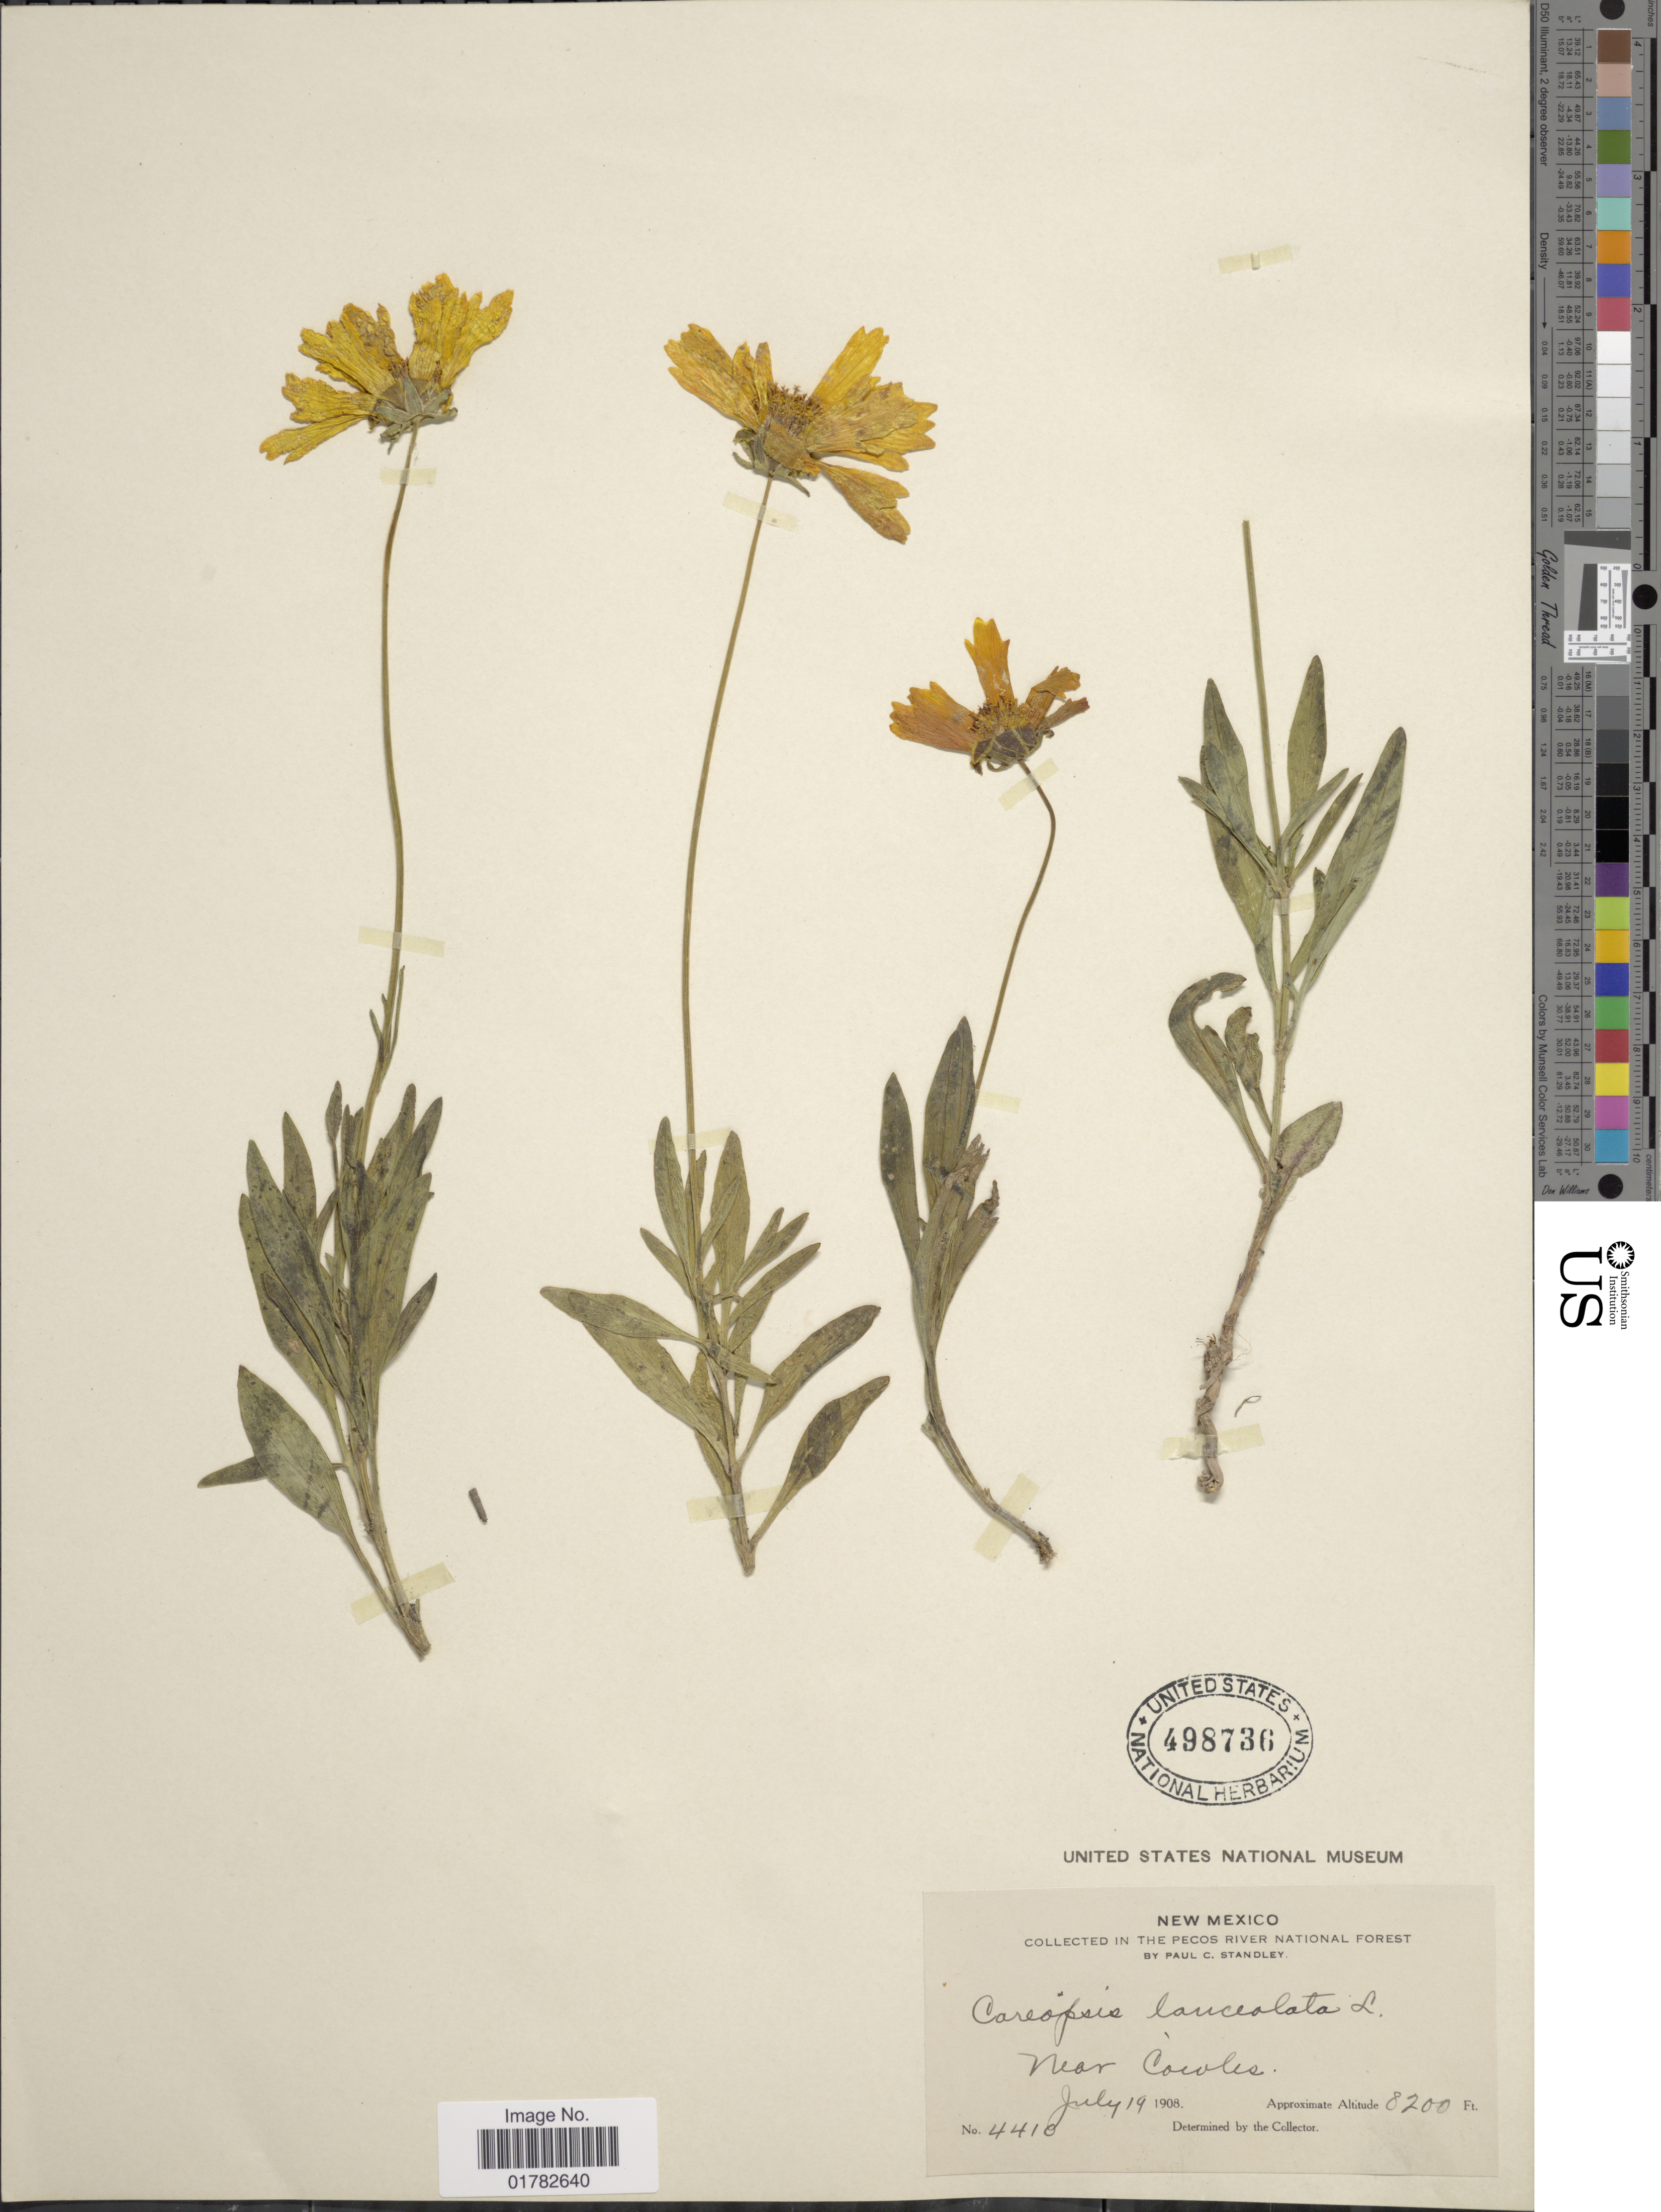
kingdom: Plantae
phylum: Tracheophyta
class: Magnoliopsida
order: Asterales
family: Asteraceae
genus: Coreopsis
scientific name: Coreopsis lanceolata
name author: L.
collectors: P. C. Standley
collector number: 4410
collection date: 1908-07-19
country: United States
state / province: New Mexico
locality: Pecos River National Forest, near Cowles.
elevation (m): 2499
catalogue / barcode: US 498736